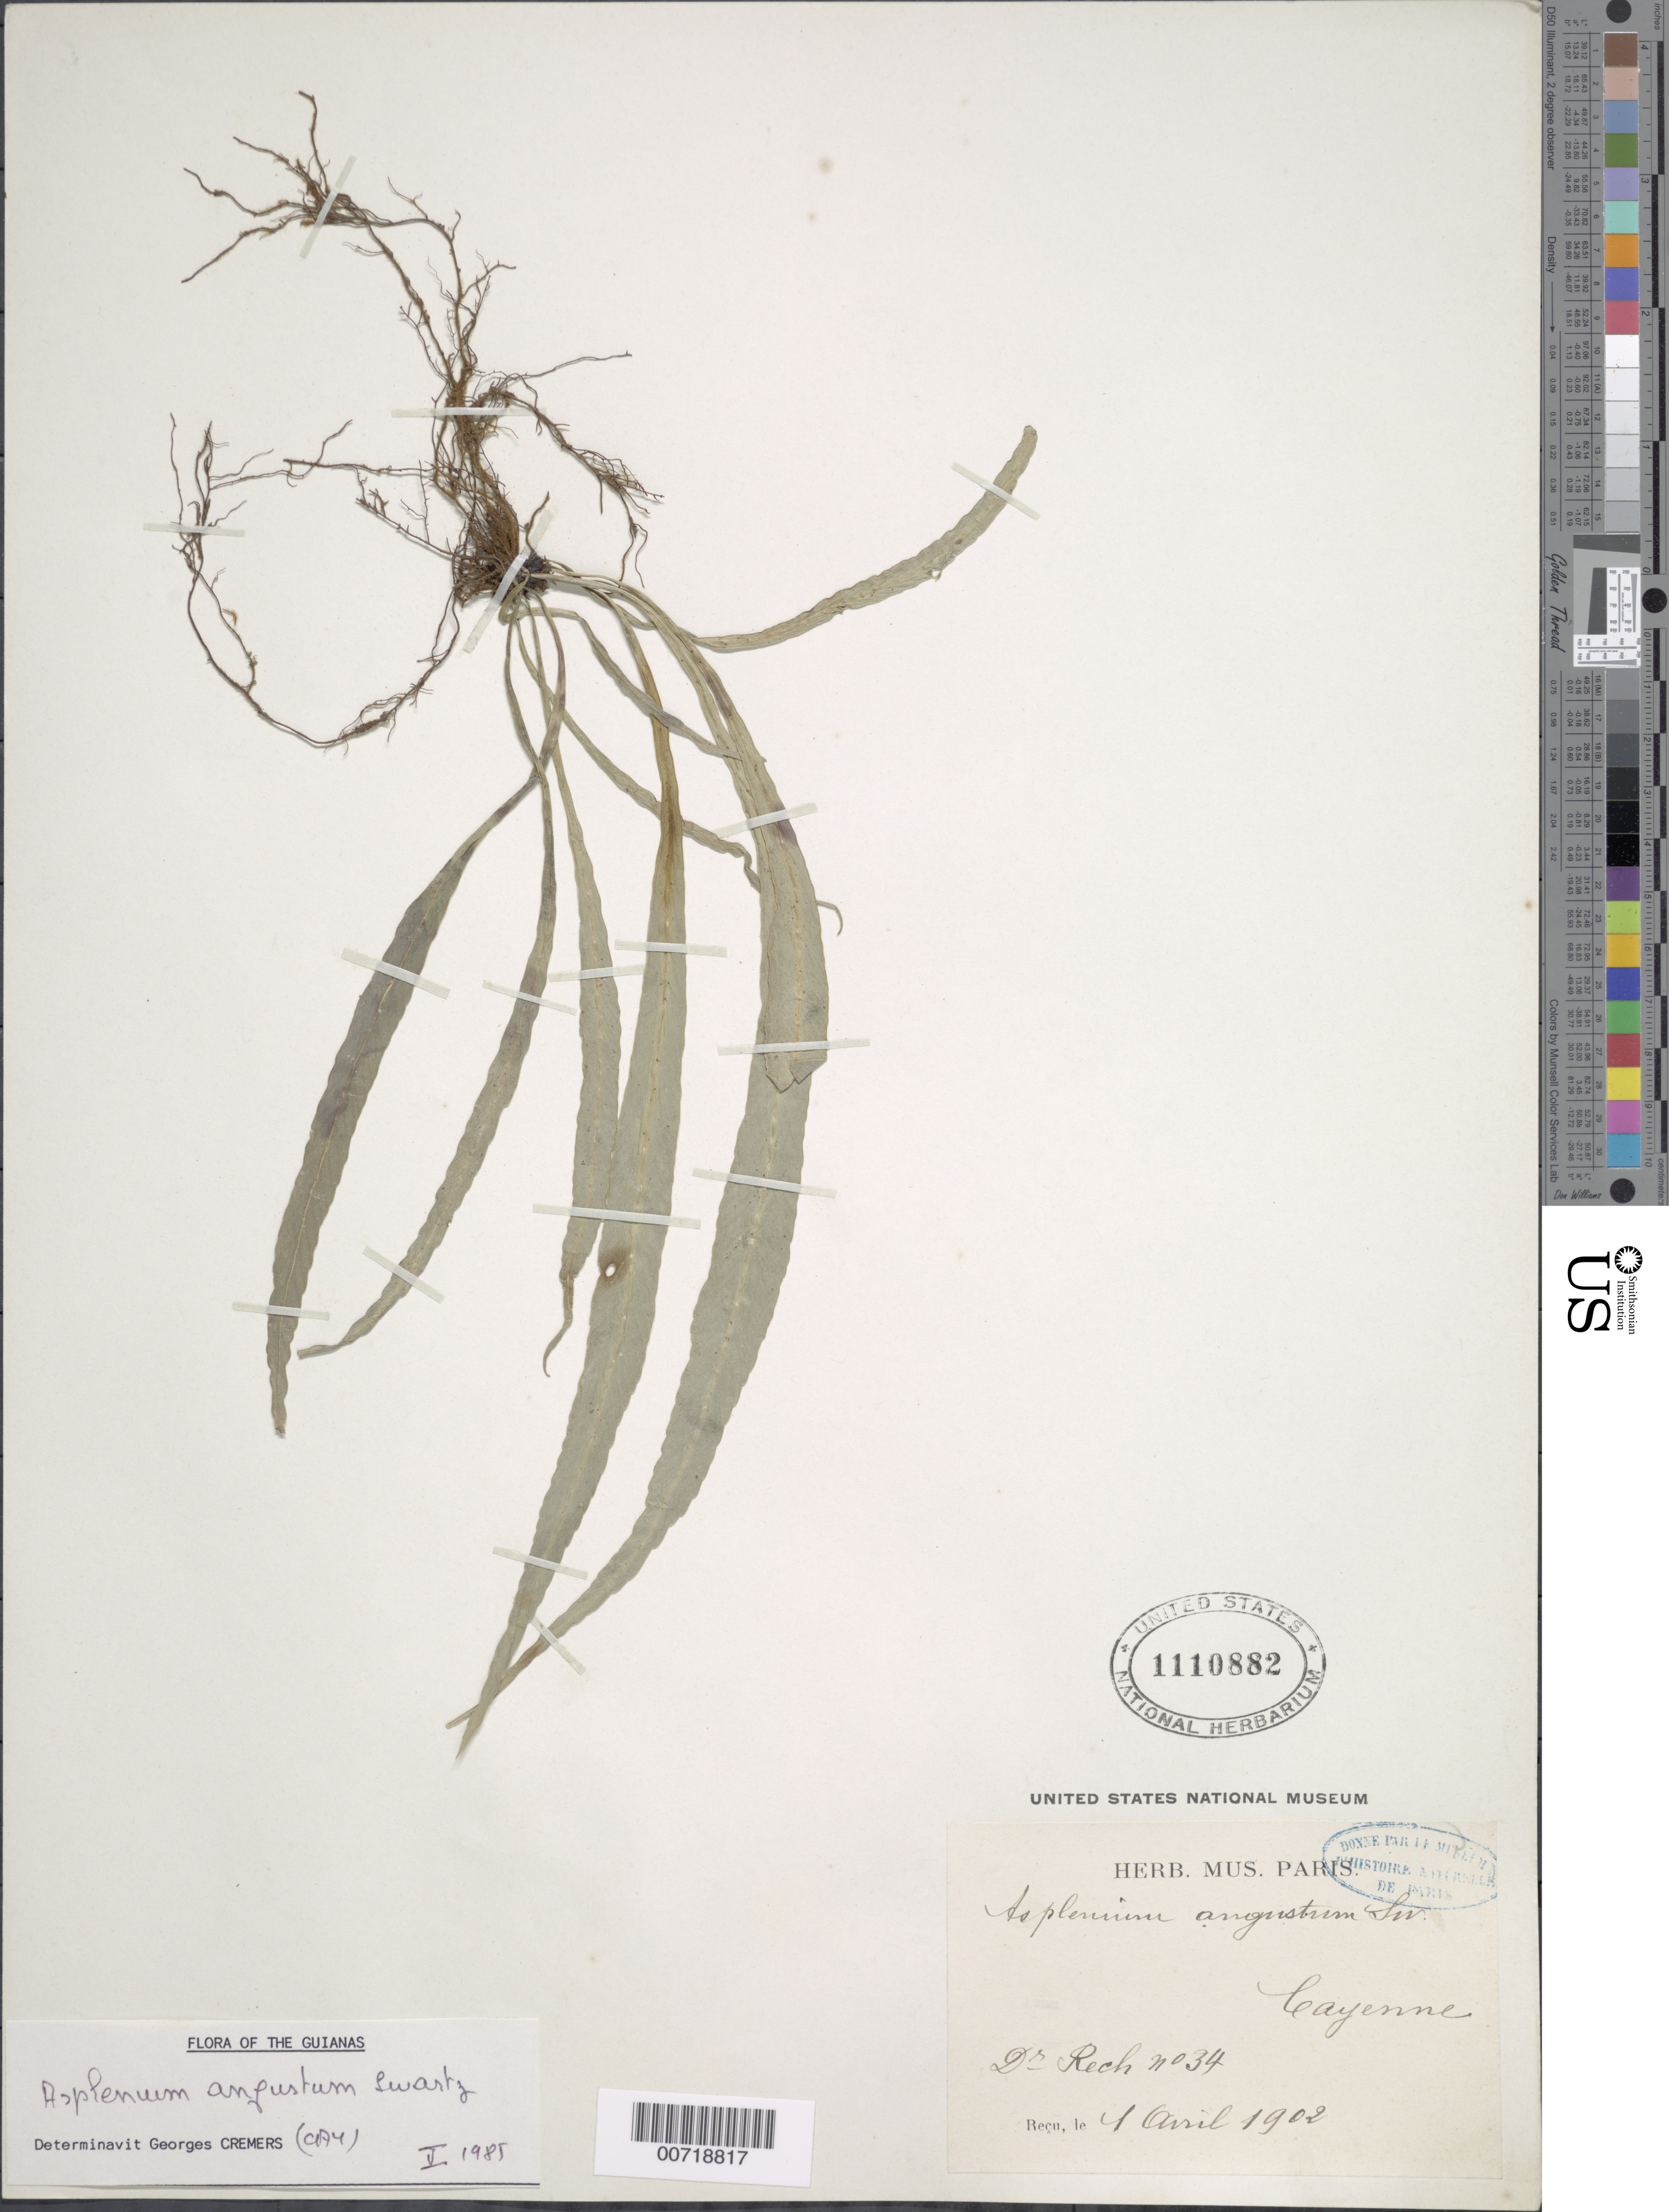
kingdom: Plantae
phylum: Tracheophyta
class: Polypodiopsida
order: Polypodiales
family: Aspleniaceae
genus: Asplenium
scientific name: Asplenium angustum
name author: Sw.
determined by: Cremers, Georges A.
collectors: Rech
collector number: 34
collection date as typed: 1-Apr-02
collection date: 2002-04-01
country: French Guiana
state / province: Cayenne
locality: Cayenne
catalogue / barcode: US 1110882